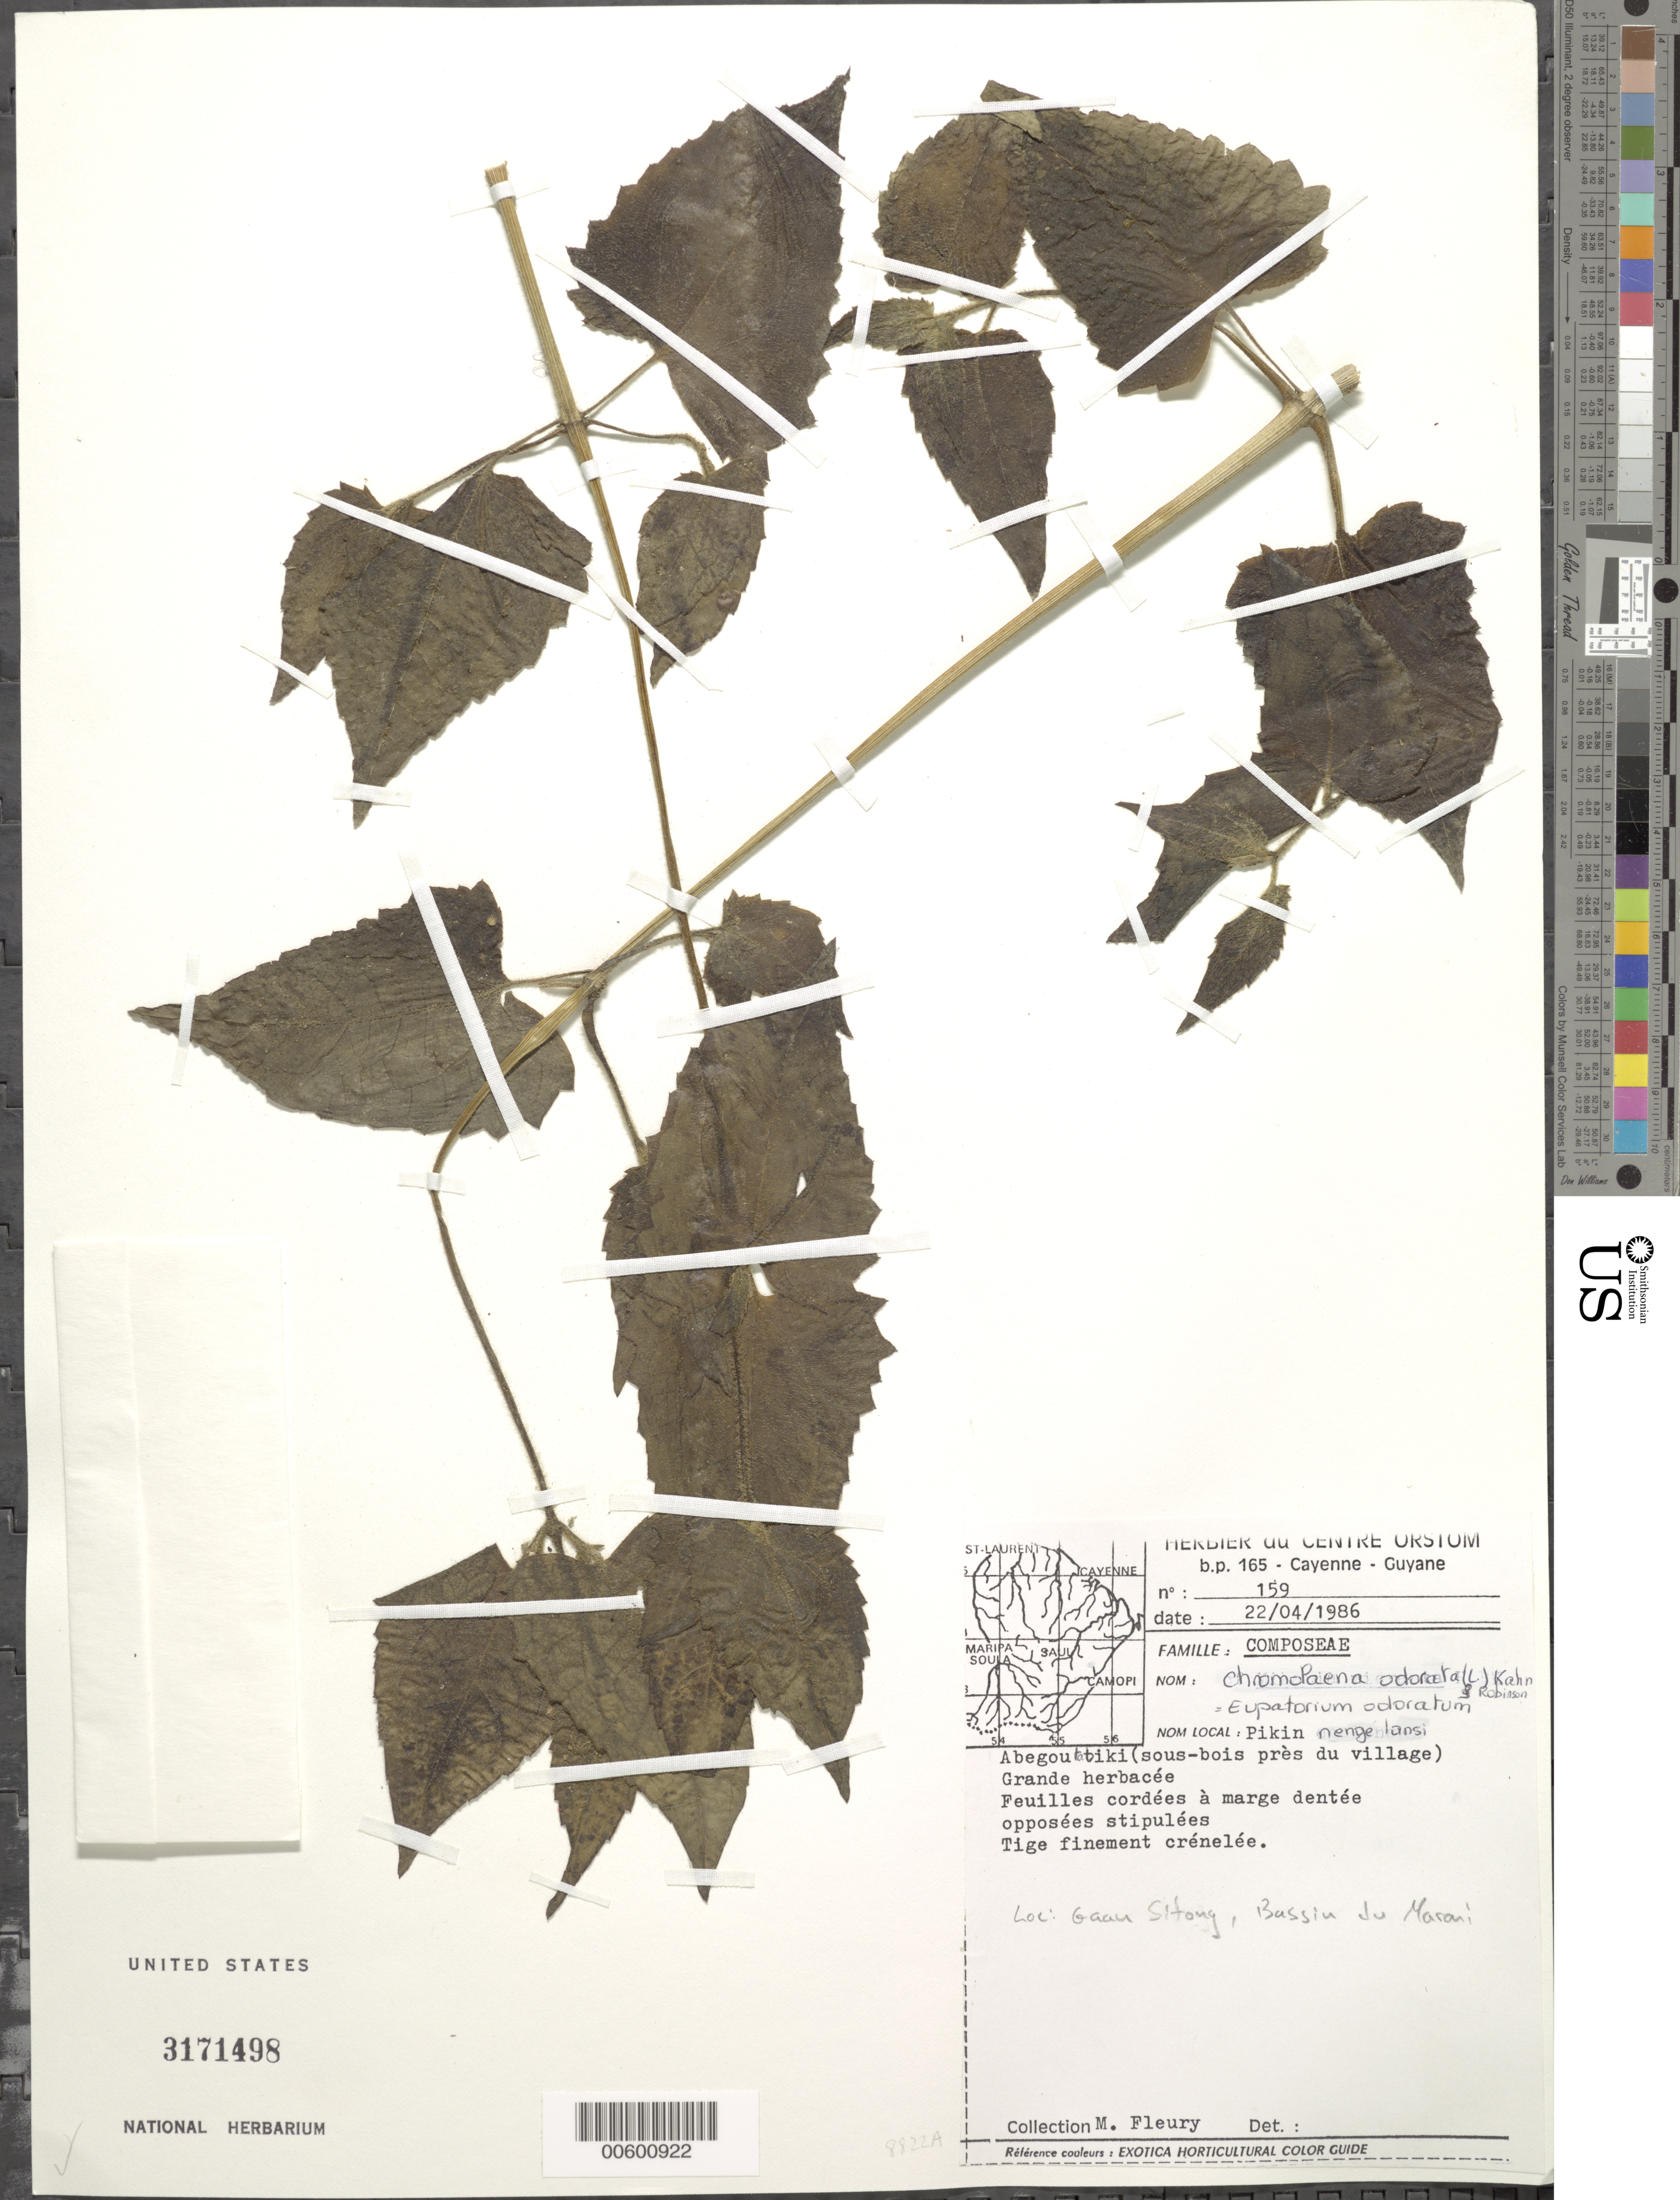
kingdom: Plantae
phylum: Tracheophyta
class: Magnoliopsida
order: Asterales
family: Asteraceae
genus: Chromolaena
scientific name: Chromolaena odorata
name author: (L.) R.M. King & H. Rob.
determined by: Cremers, Georges A.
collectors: M. Fleury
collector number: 159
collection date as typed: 22-Apr-86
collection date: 1986-04-22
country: French Guiana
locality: Gaan Sitong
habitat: Sous-bois pres du village, Forêt secondaire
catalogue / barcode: US 3171498